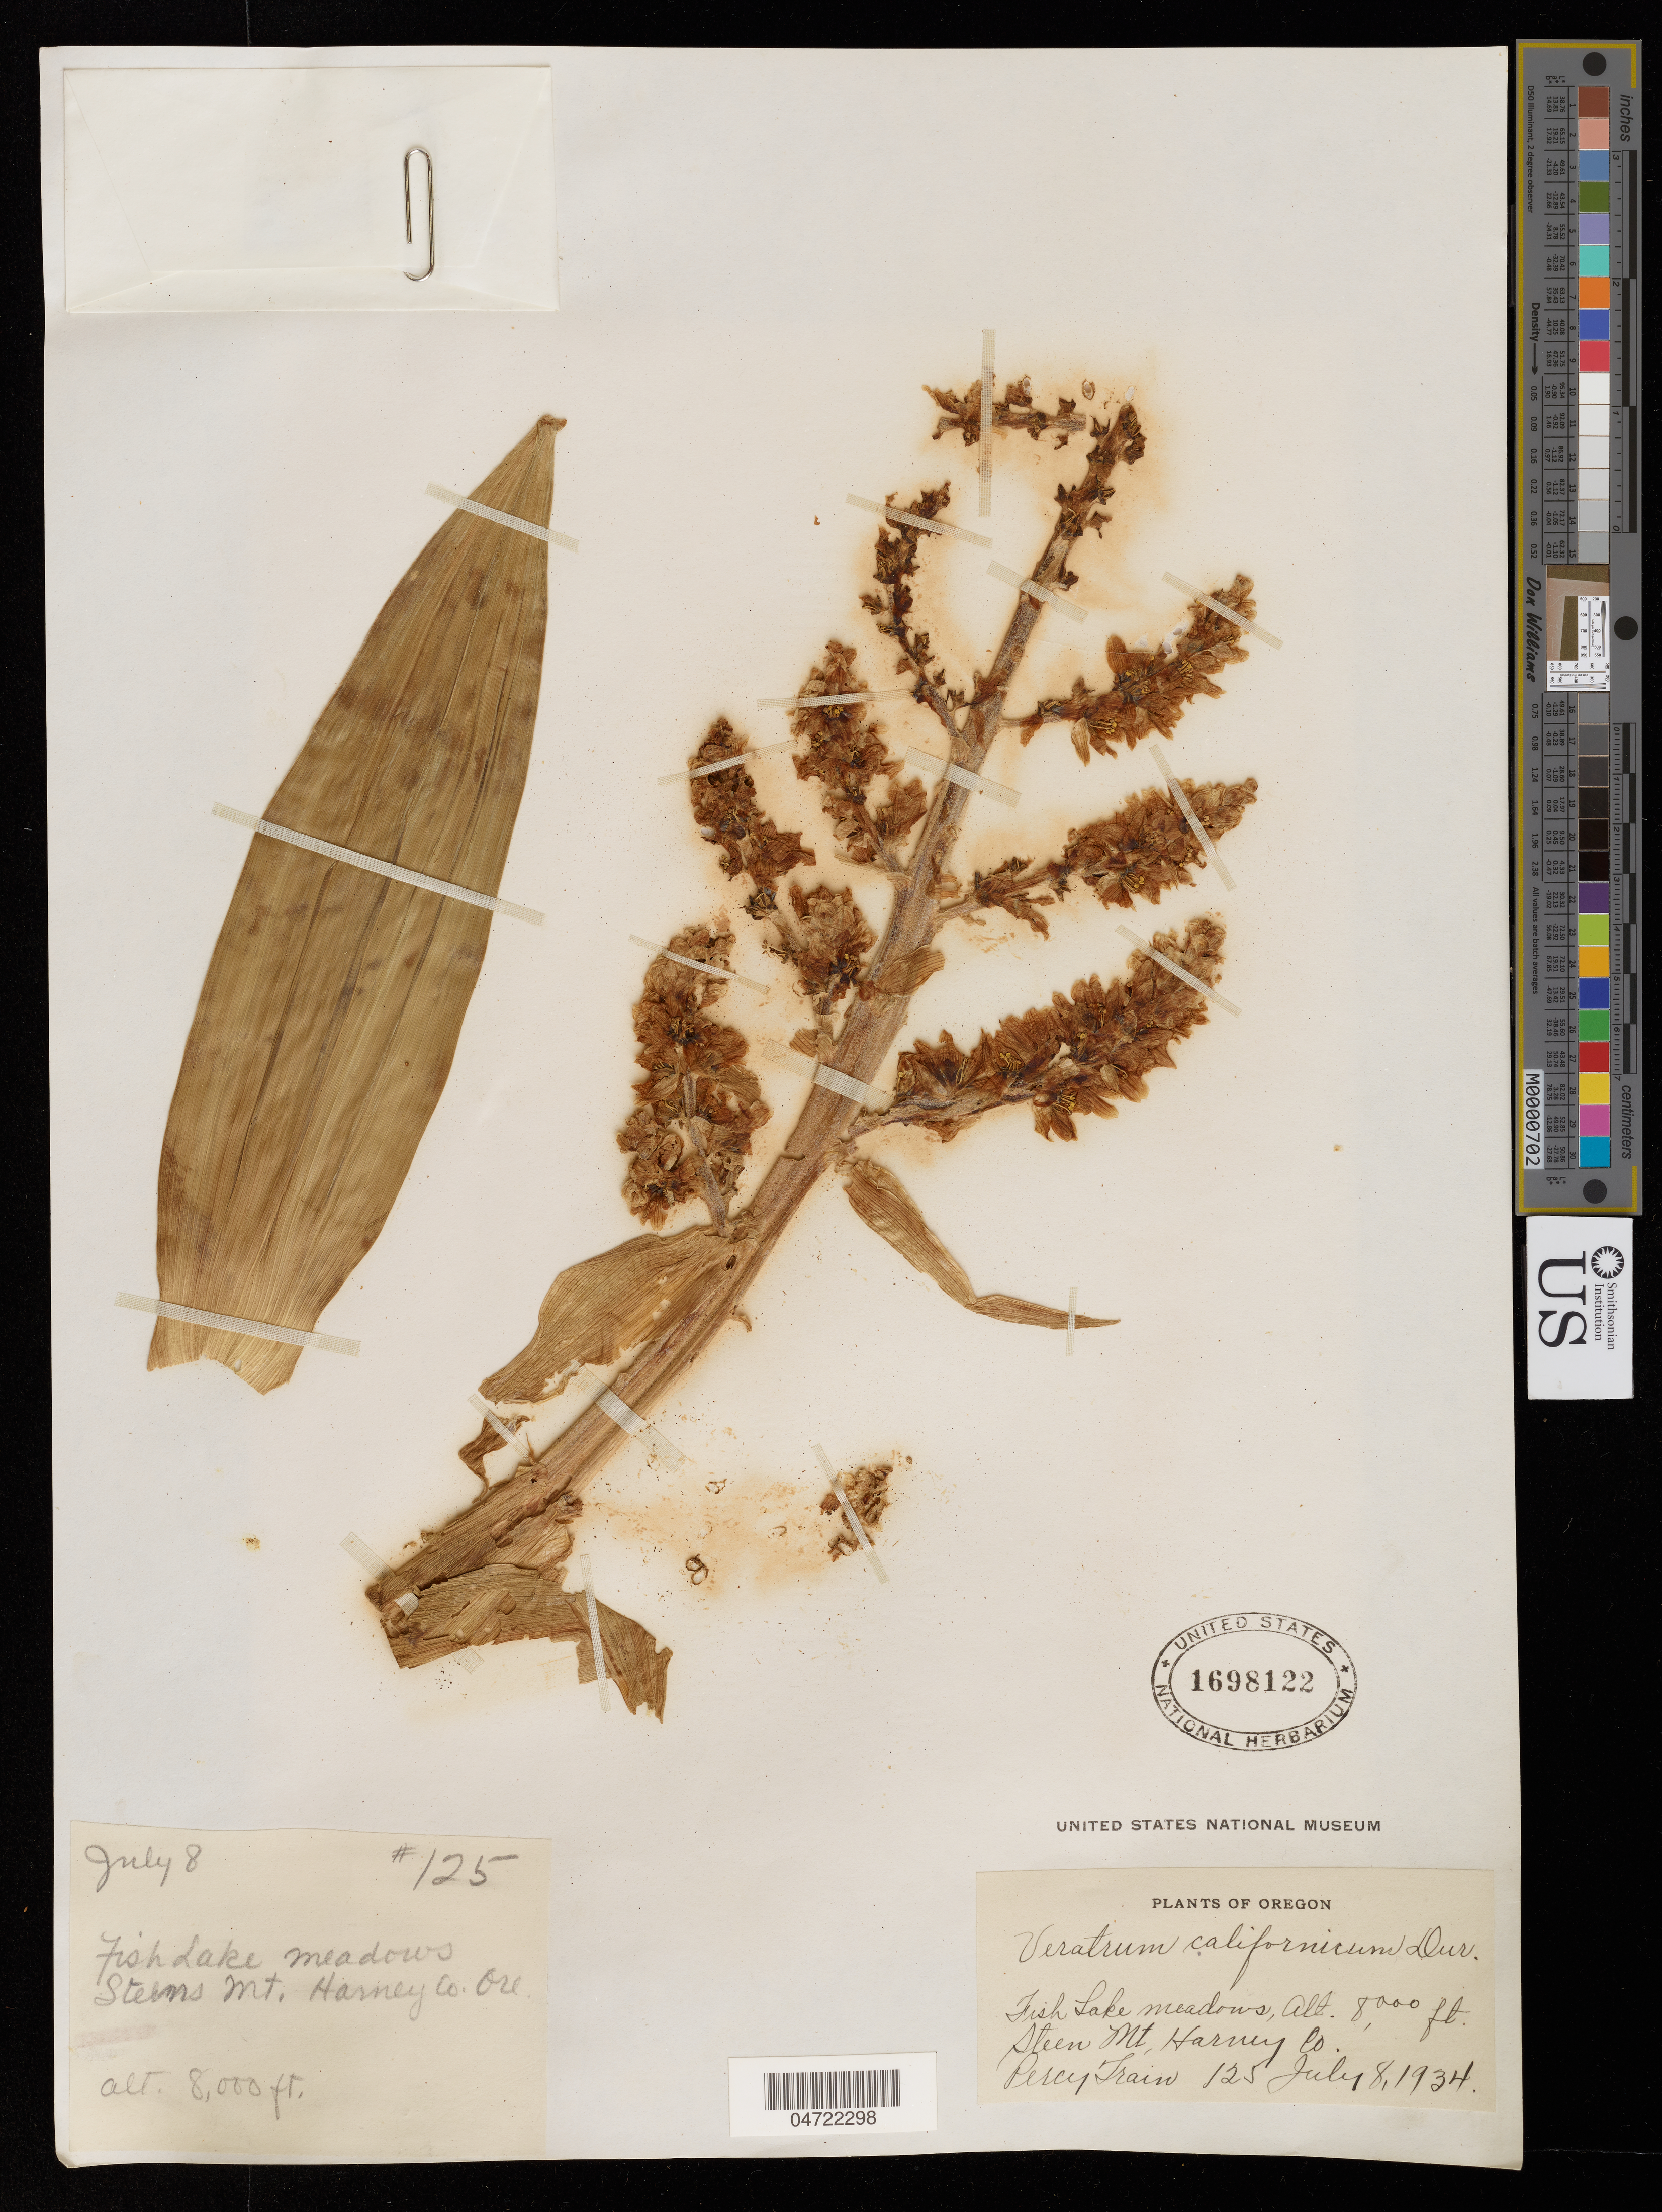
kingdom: Plantae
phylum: Tracheophyta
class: Liliopsida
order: Liliales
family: Melanthiaceae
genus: Veratrum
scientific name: Veratrum californicum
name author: Durand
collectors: P. Train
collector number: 125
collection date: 1934-07-08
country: United States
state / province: Oregon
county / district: Harney County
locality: Fish Lake, Steens Mt.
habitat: Meadow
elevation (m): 2438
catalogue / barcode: US 1698122